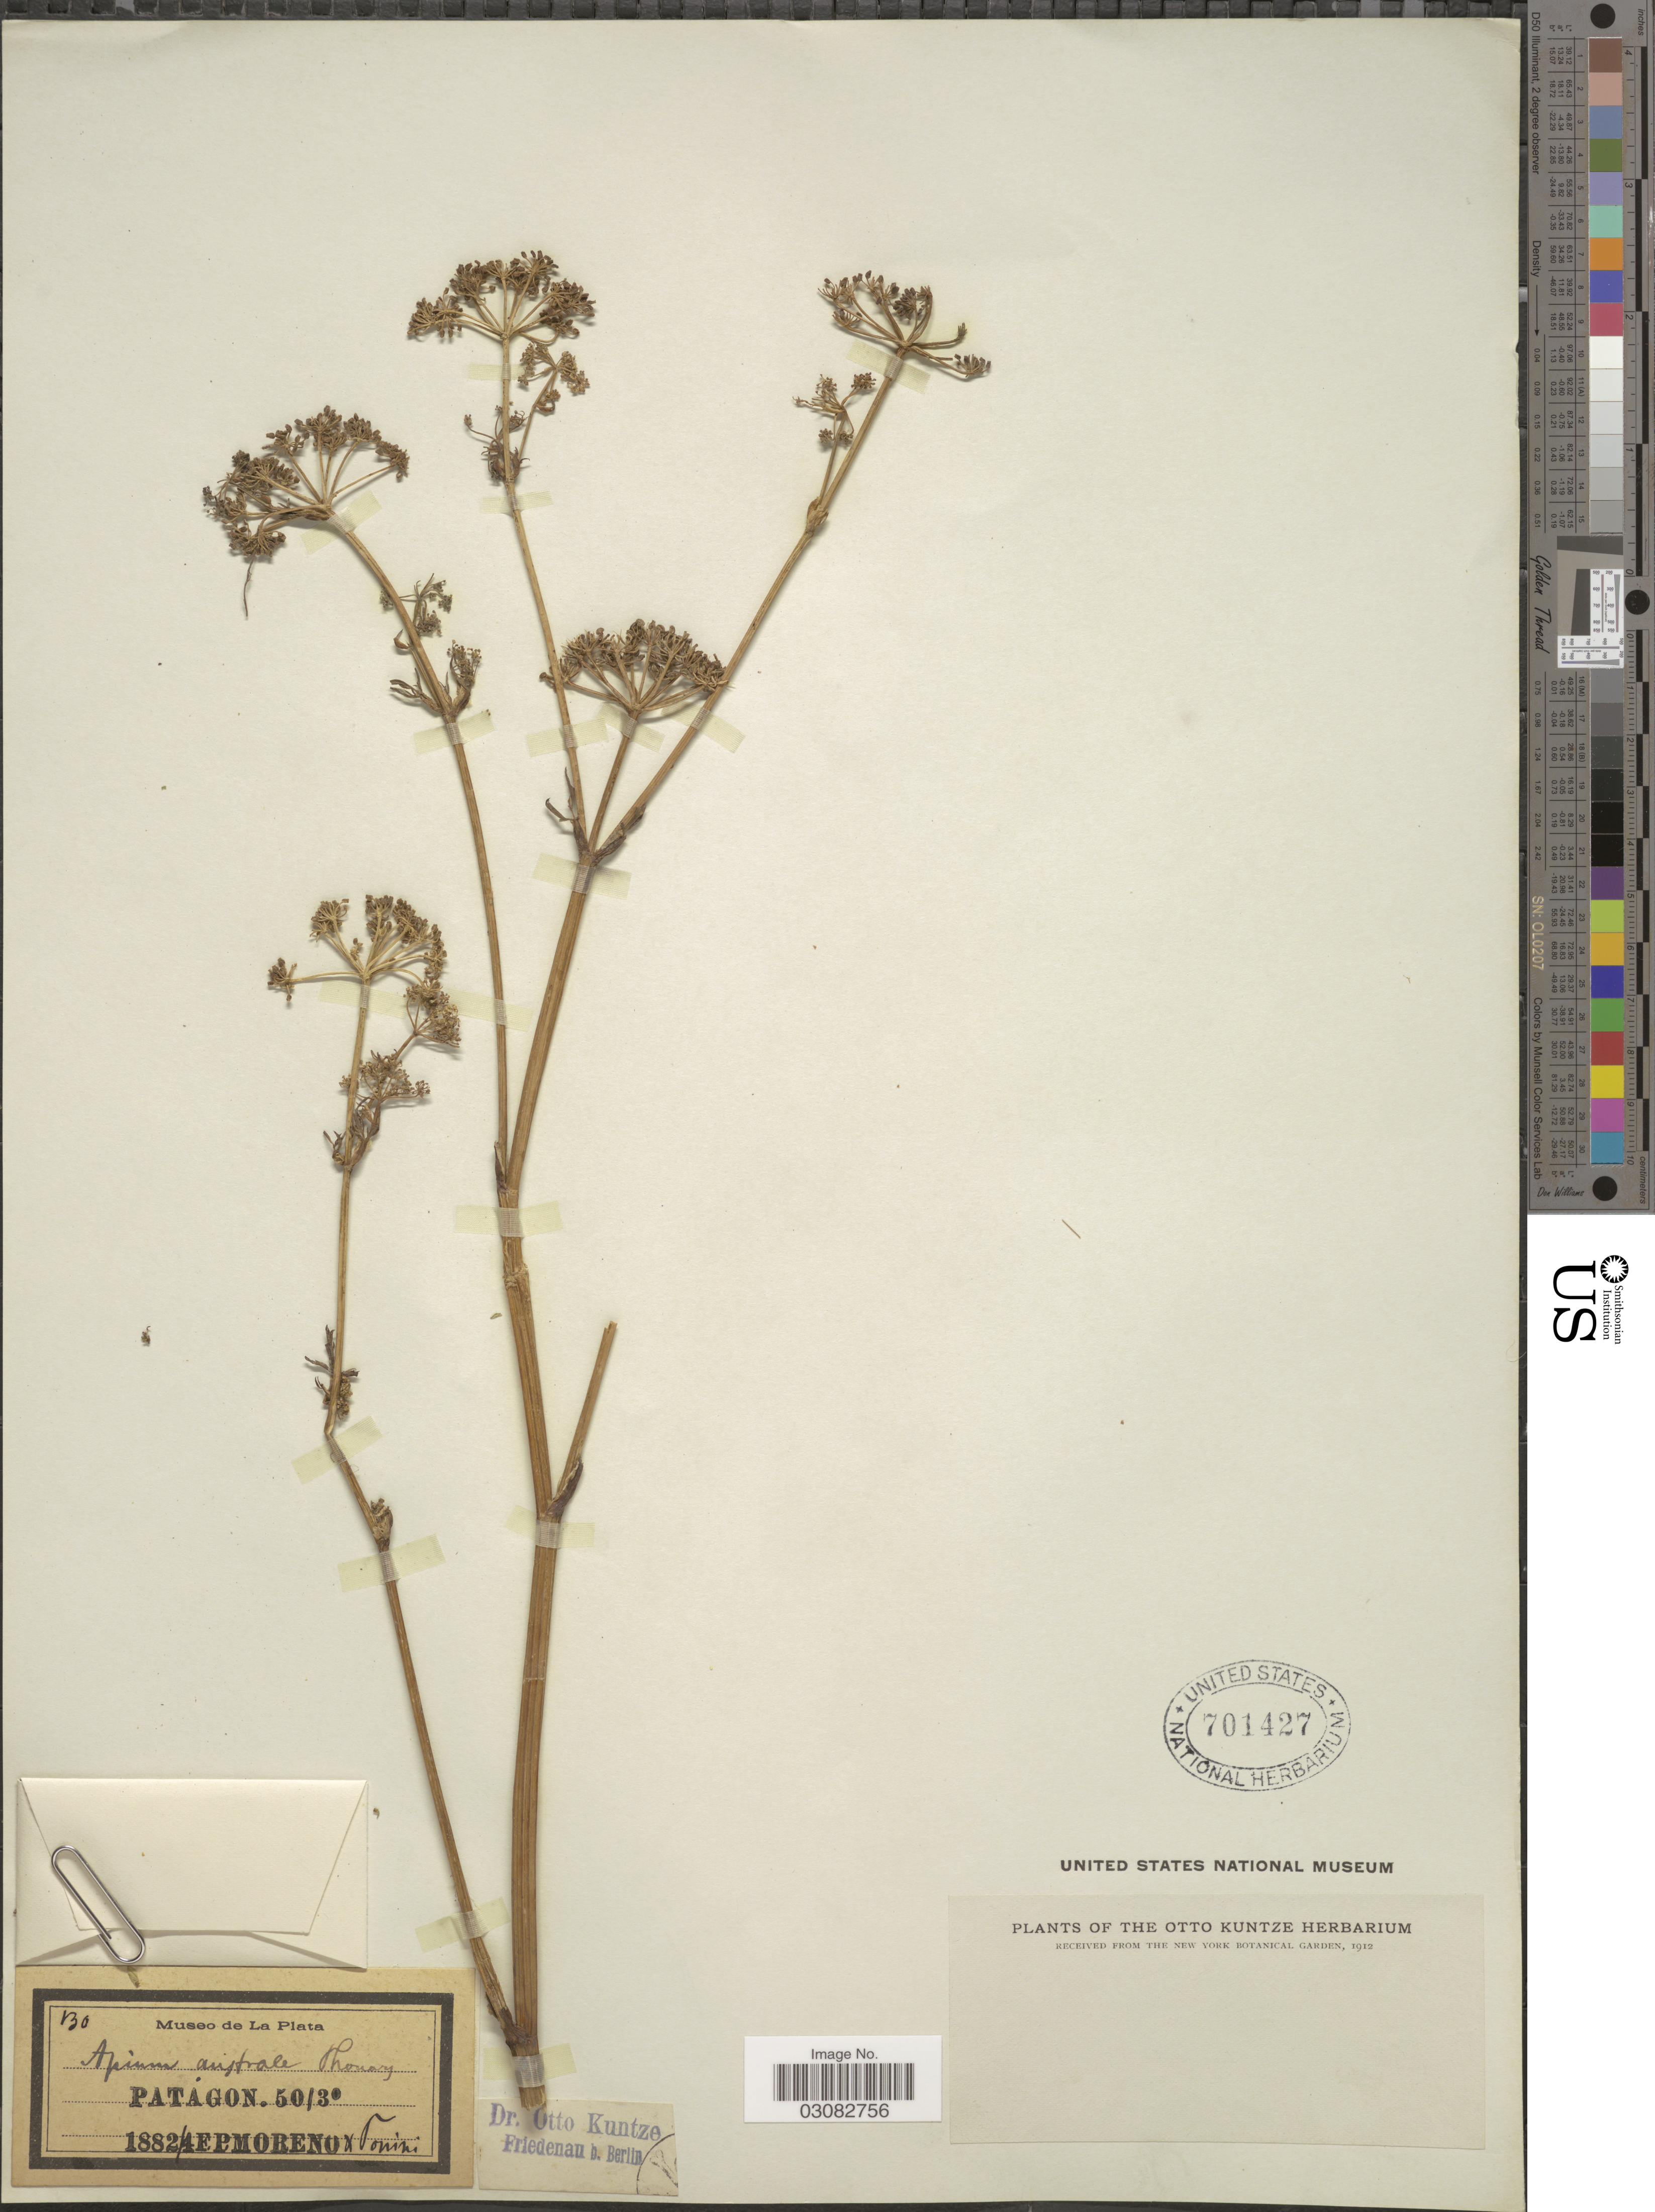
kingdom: Plantae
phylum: Tracheophyta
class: Magnoliopsida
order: Apiales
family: Apiaceae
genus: Apium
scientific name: Apium australe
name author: Thouars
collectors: E. Moreno & -. Tonini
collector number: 130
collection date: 1882-04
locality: Patagon 50/3°.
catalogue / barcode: US 701427